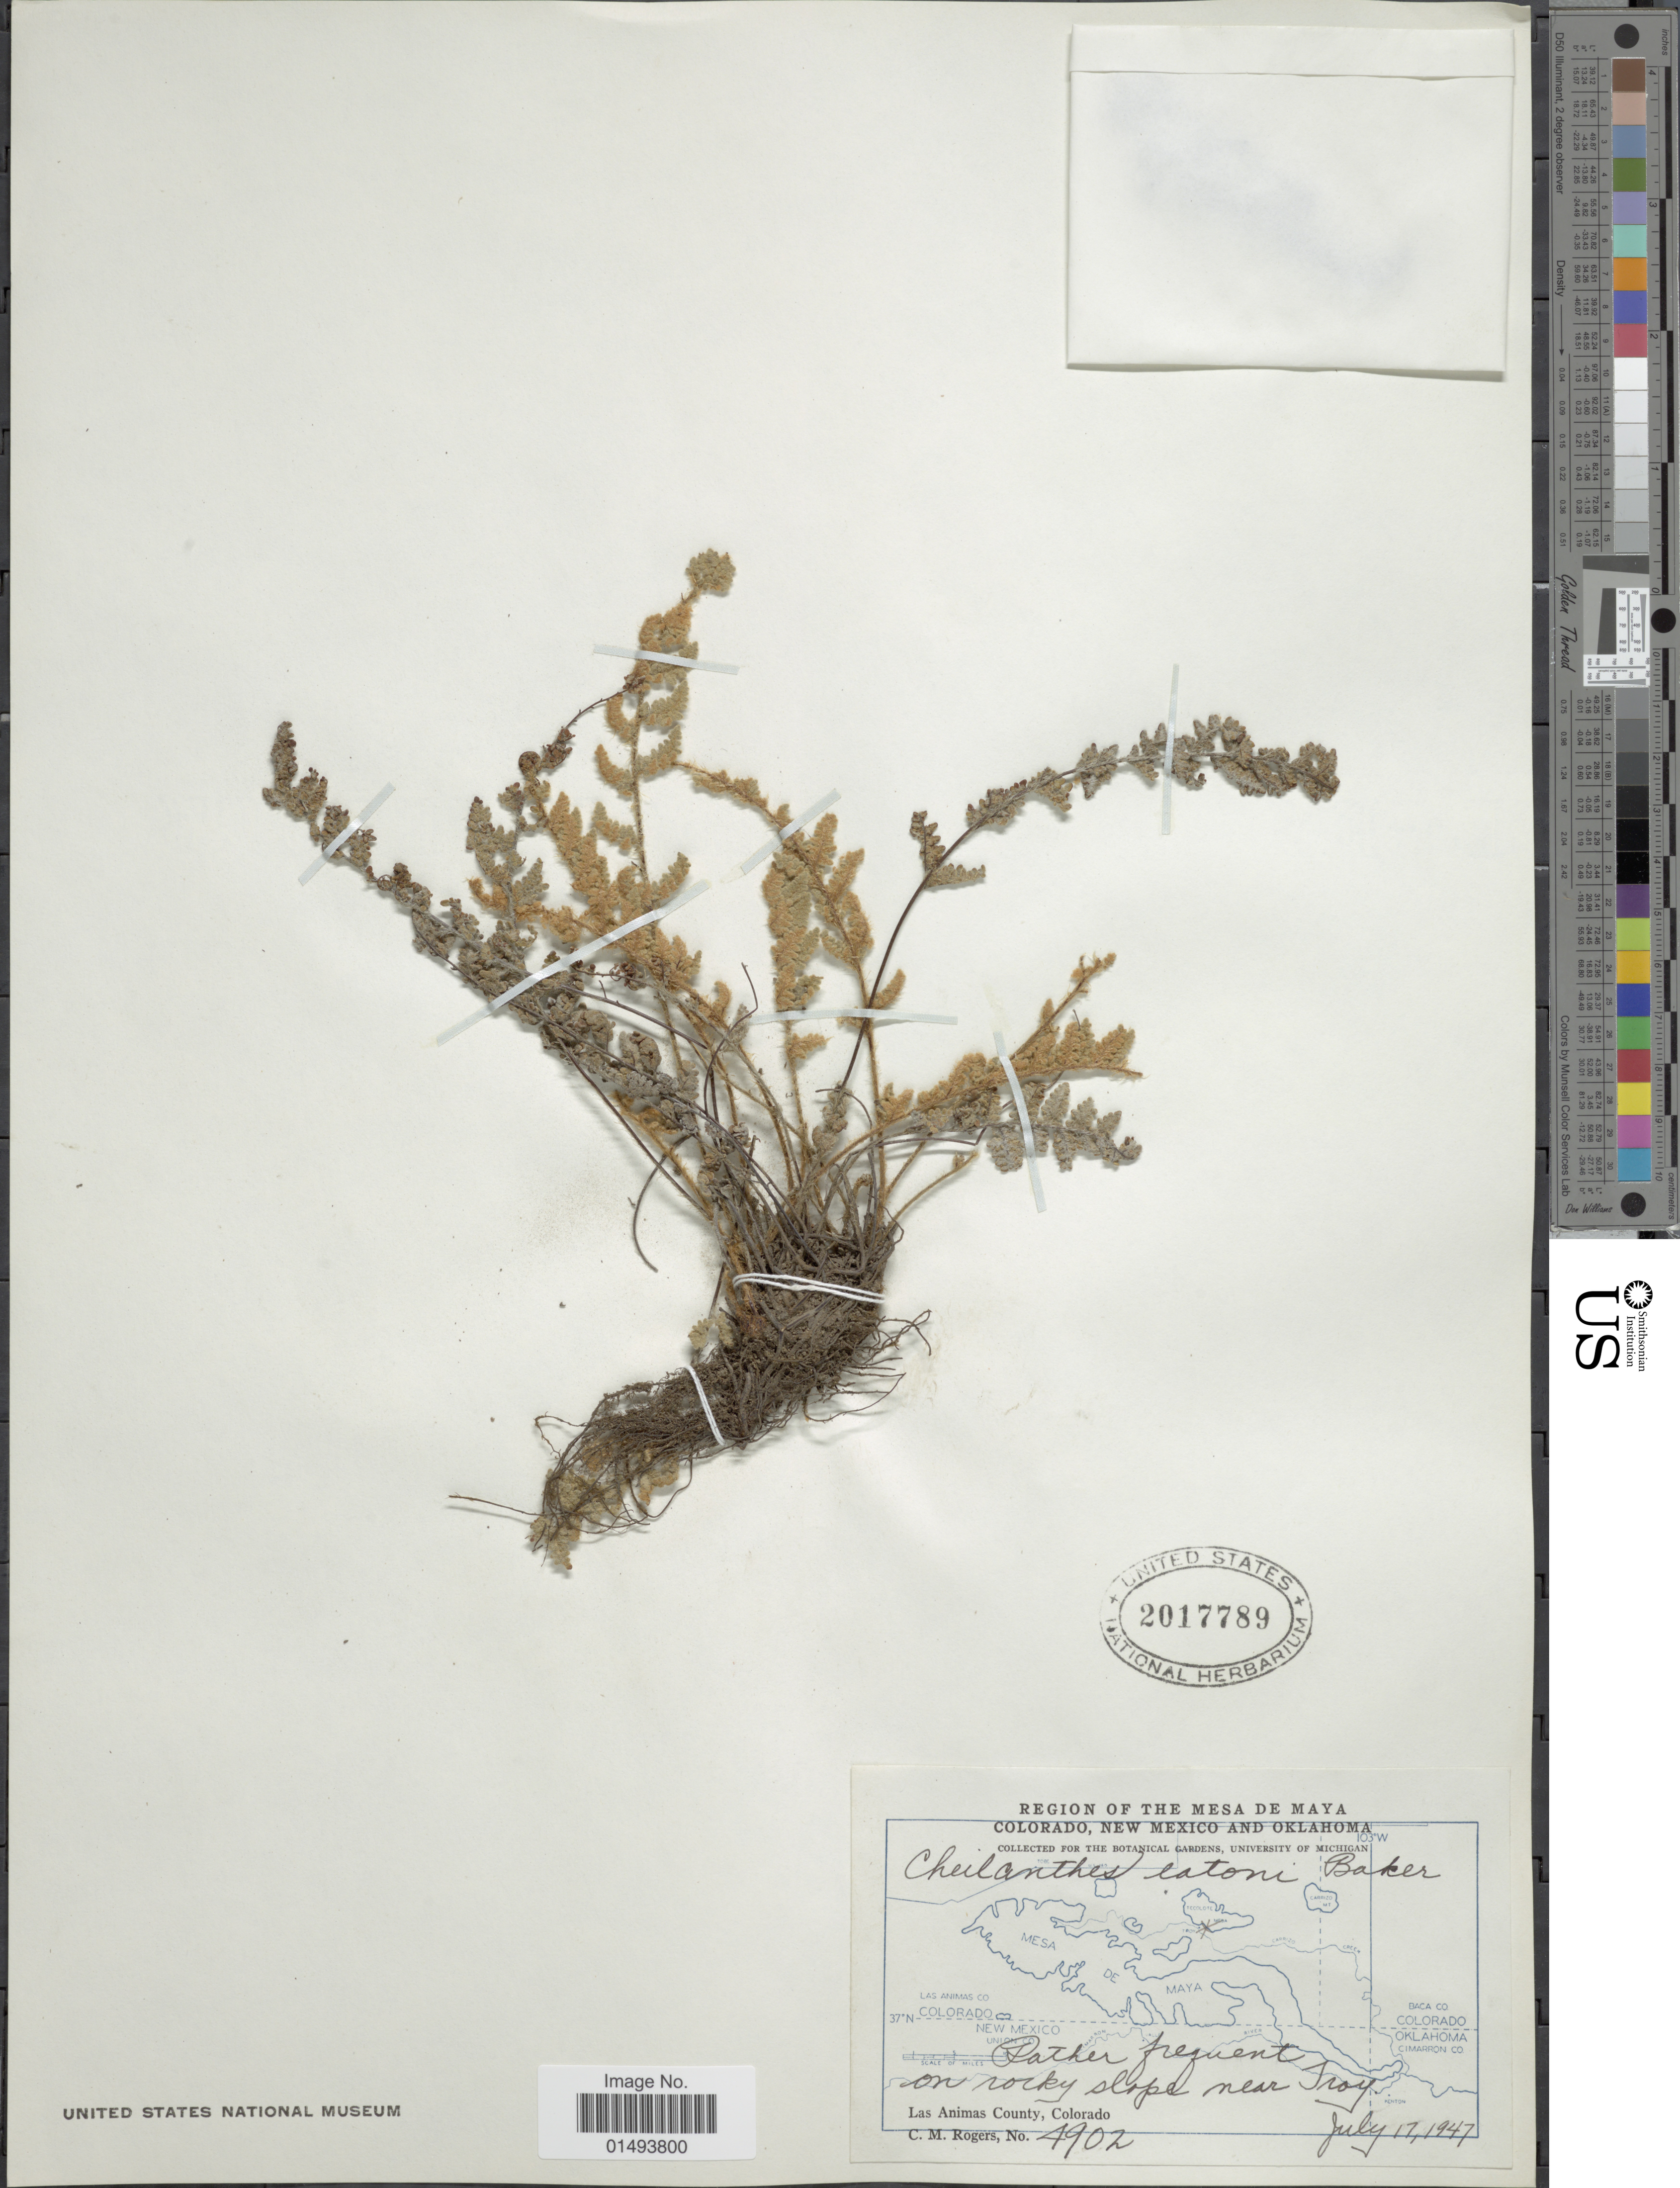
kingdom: Plantae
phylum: Tracheophyta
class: Polypodiopsida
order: Polypodiales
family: Pteridaceae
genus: Myriopteris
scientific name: Myriopteris rufa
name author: Fée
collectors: C. M. Rogers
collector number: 4902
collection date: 1947-07-17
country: United States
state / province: Colorado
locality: Region of the Mesa de Maya Colorado, New Mexico and Oklahoma, las Animias County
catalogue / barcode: US 2017789